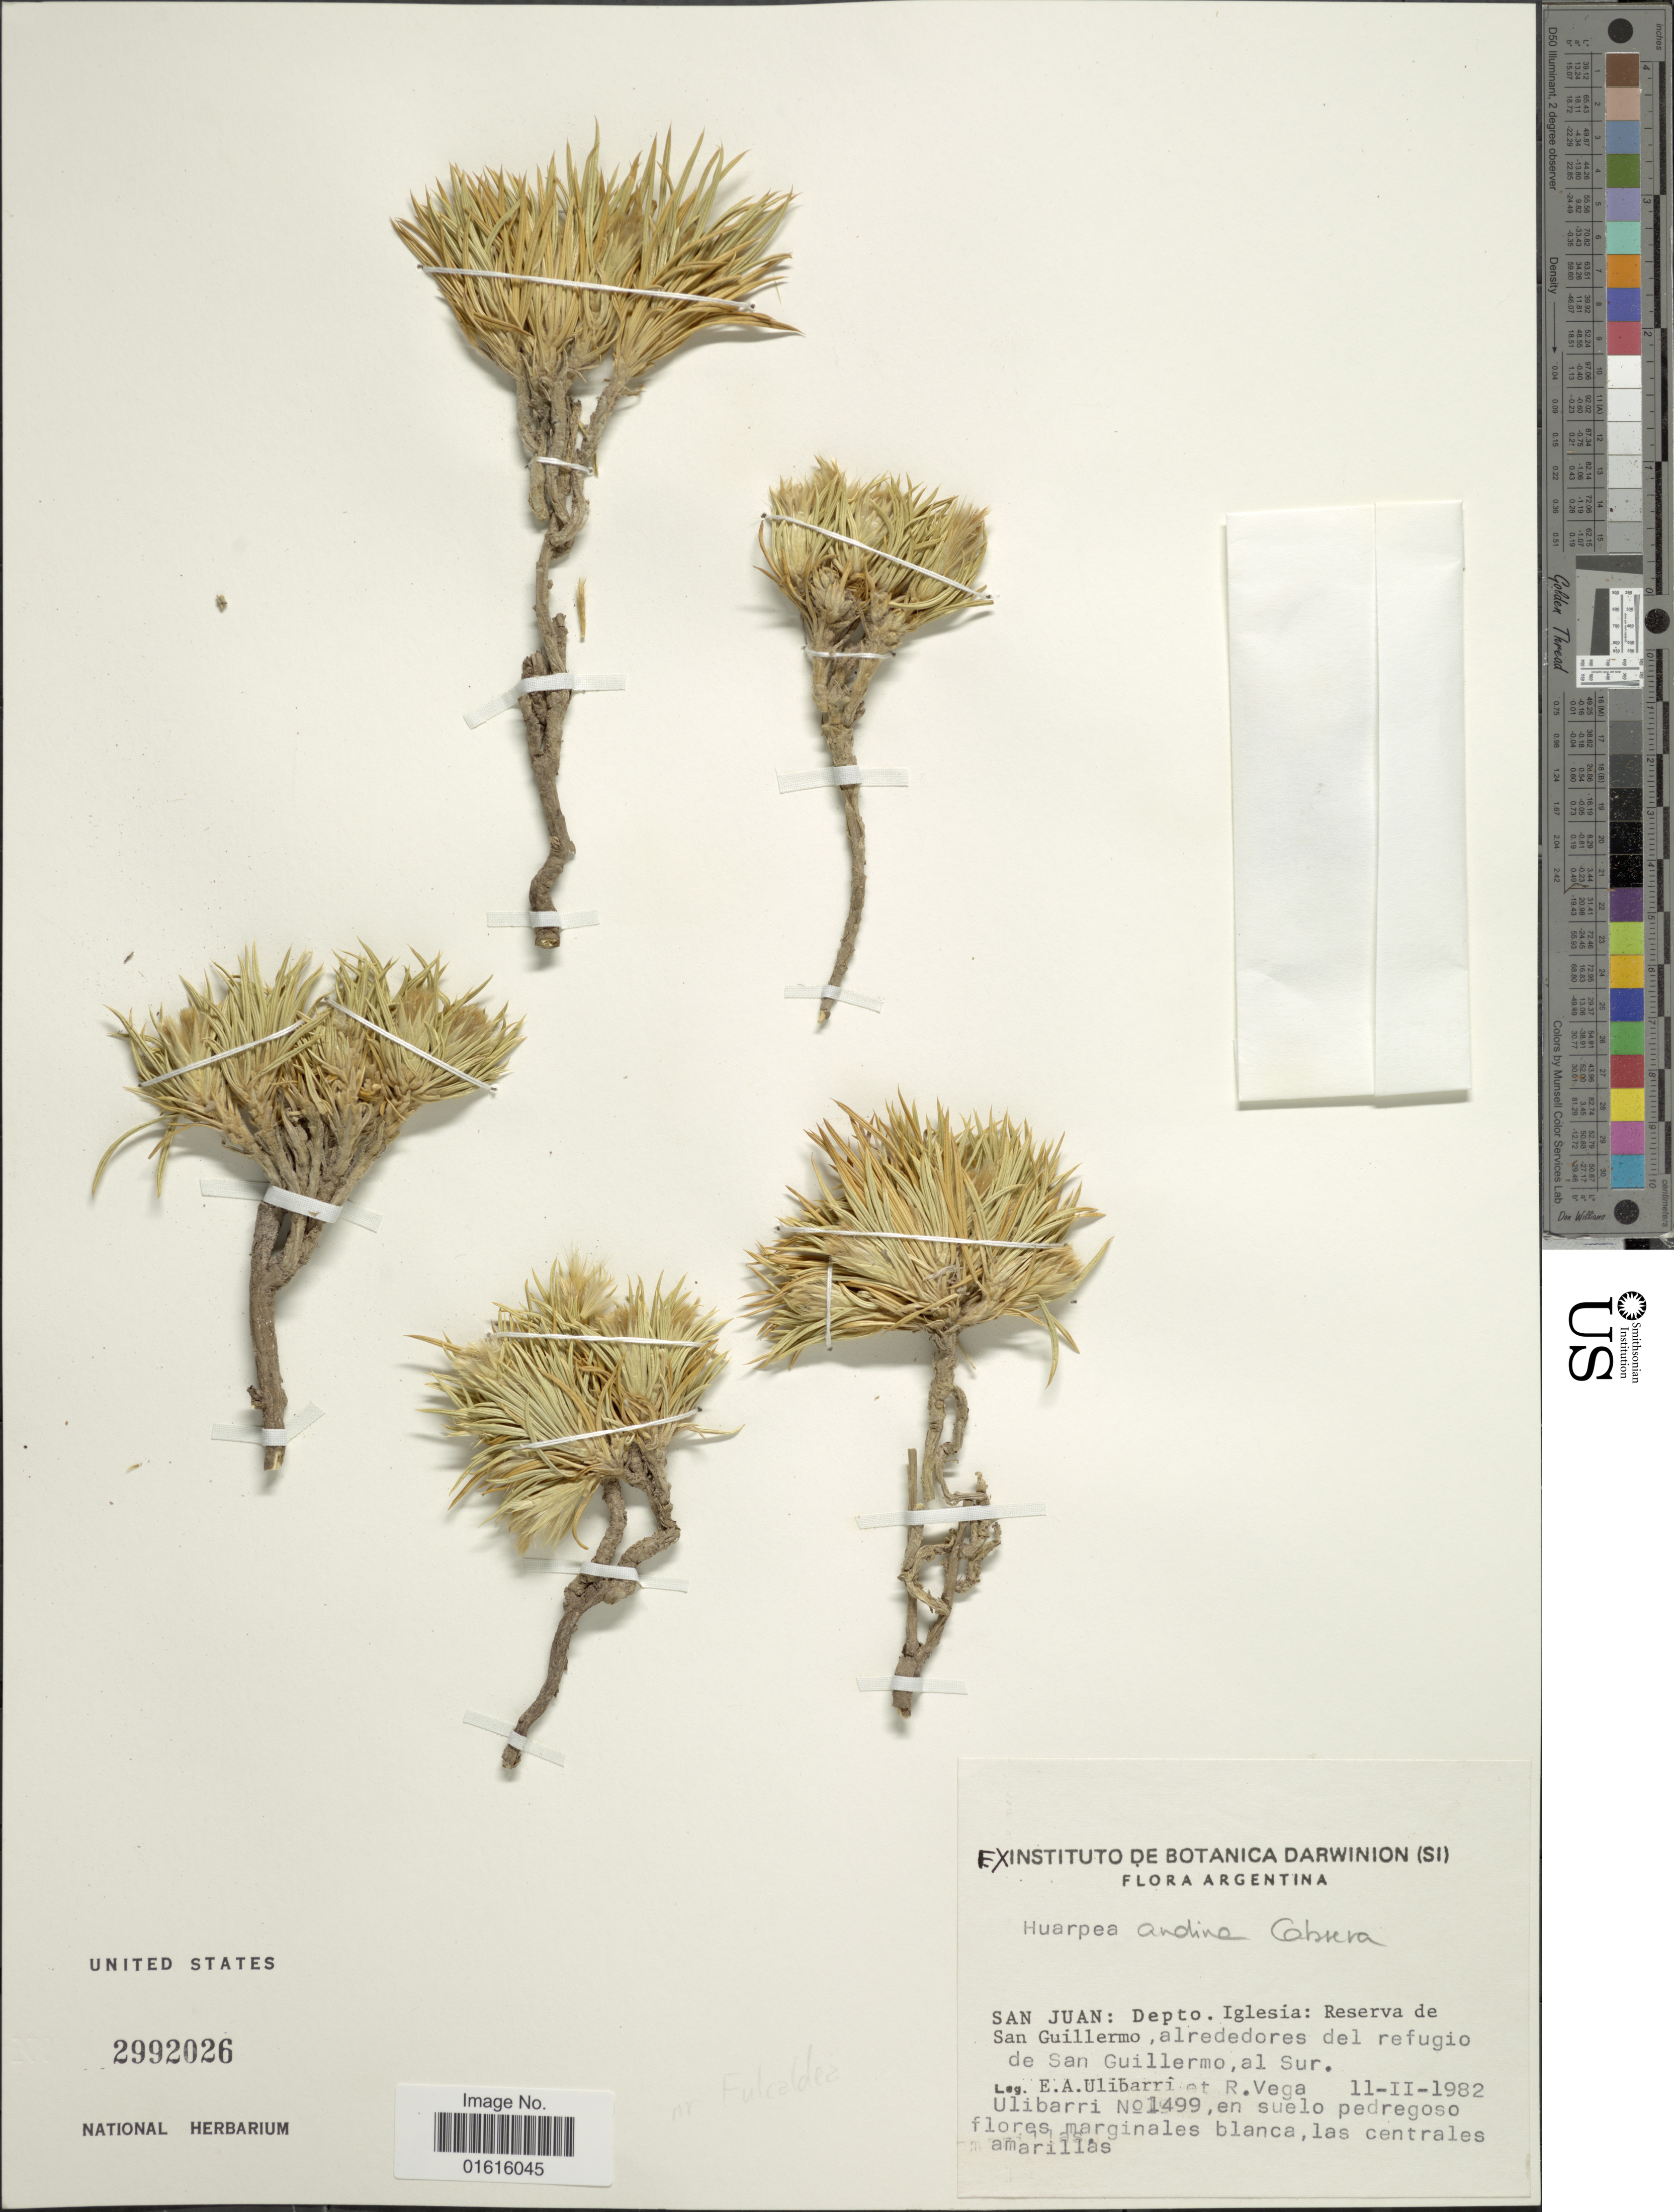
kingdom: Plantae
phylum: Tracheophyta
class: Magnoliopsida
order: Asterales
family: Asteraceae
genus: Huarpea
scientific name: Huarpea andina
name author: Cabrera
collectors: E. A. Ulibarri, R. Vega & E. Ulibarri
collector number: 1499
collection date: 1982-02-11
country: Argentina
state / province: San Juan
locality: Depto. Iglesia: Reserva de San Guillermo, alrededores del refugio de SAn Guillermo, al Sur.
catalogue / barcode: US 2992026